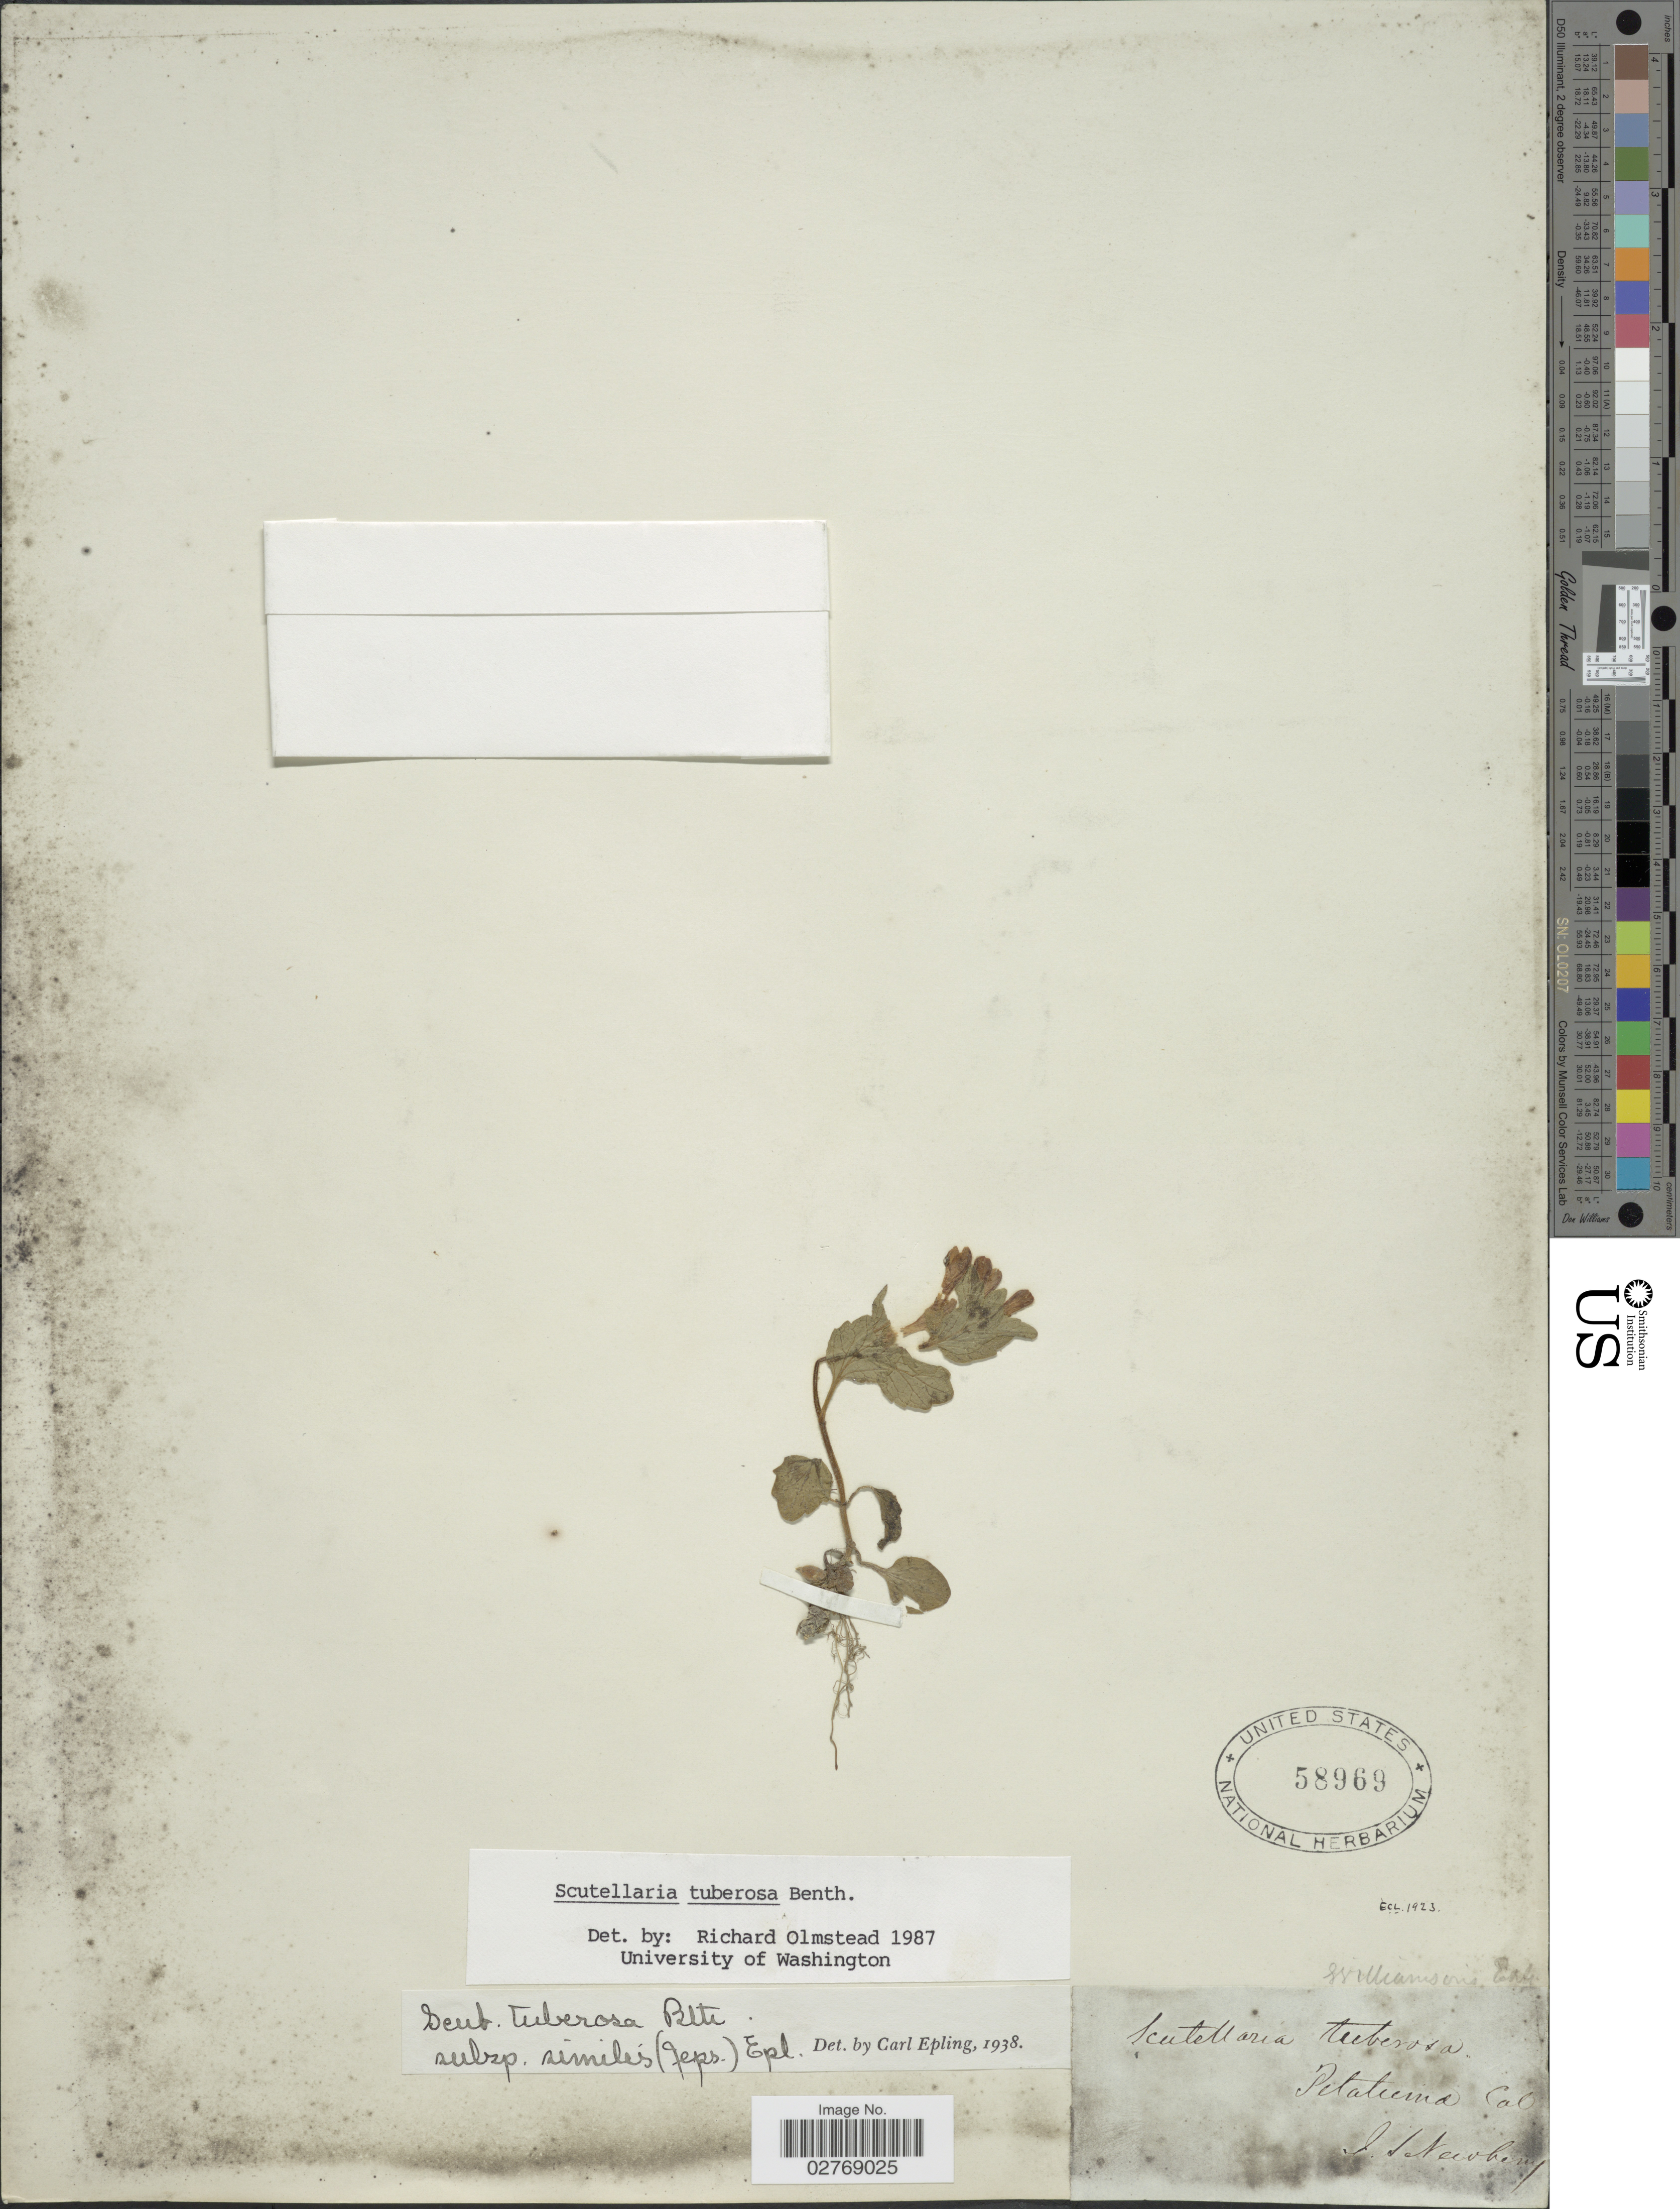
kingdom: Plantae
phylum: Tracheophyta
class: Magnoliopsida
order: Lamiales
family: Lamiaceae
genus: Scutellaria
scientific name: Scutellaria tuberosa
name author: Benth.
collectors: J. S. Newberry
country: United States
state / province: California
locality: Petaluma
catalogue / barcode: US 58969